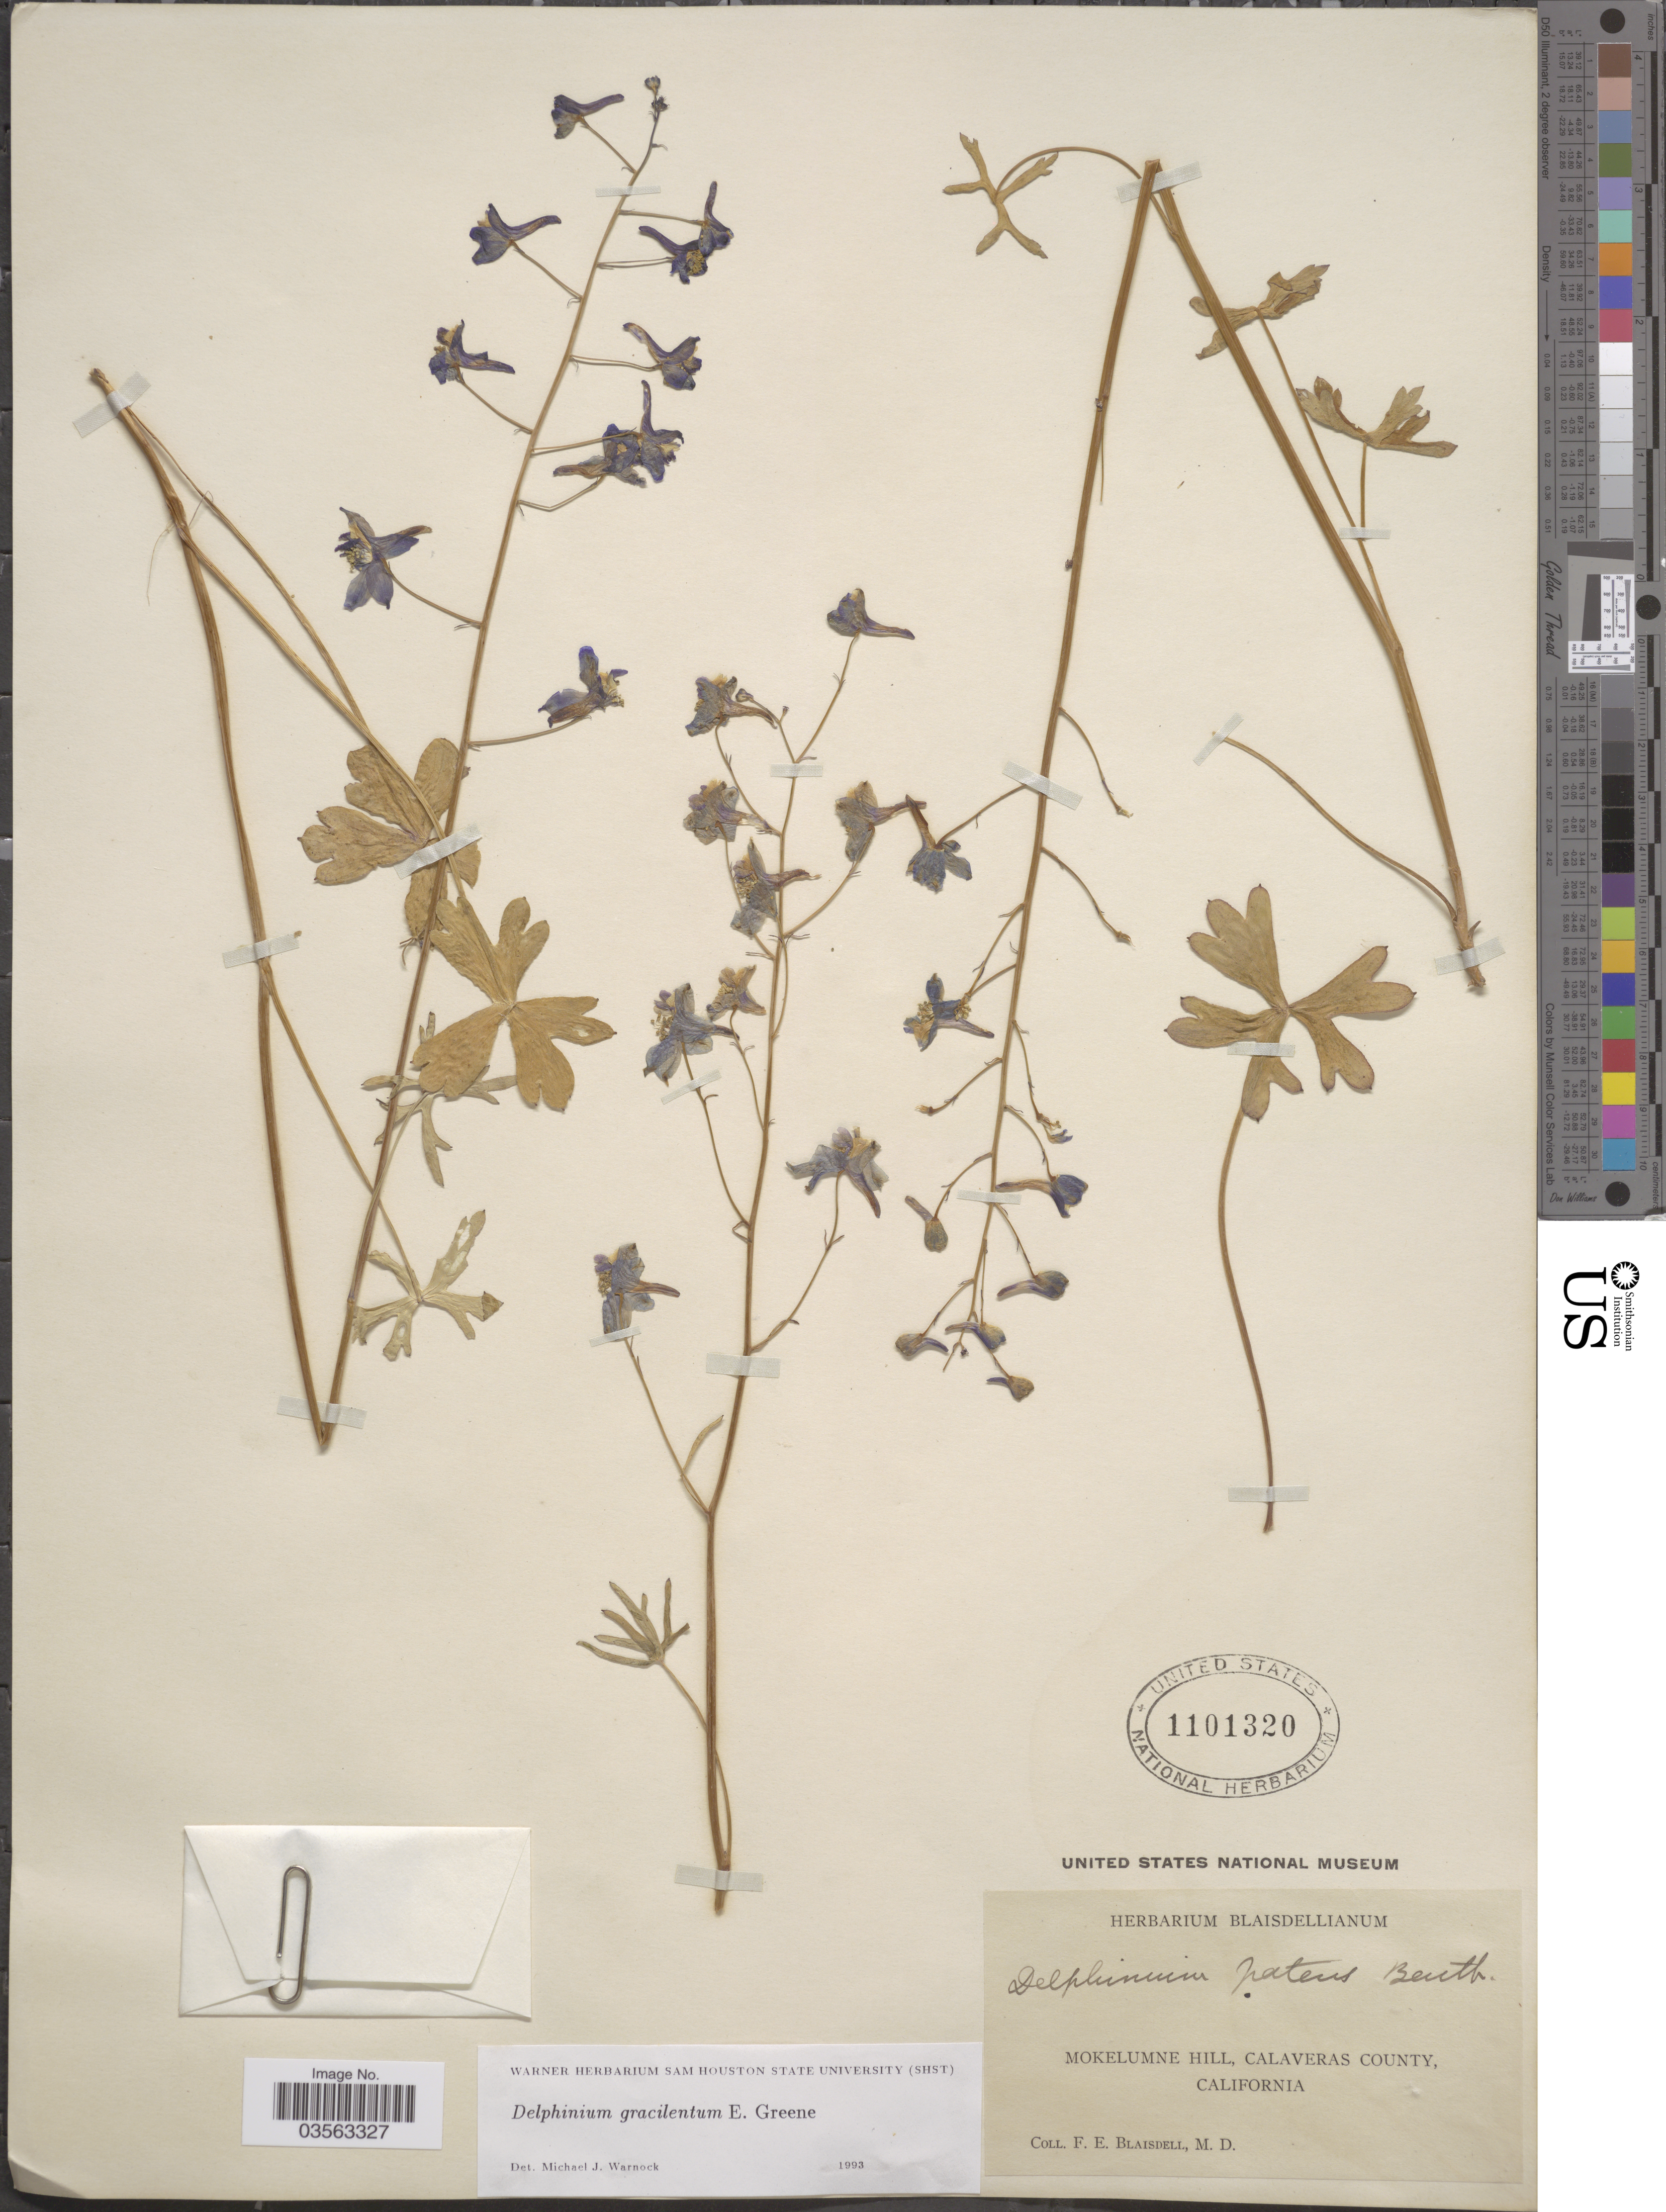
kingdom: Plantae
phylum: Tracheophyta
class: Magnoliopsida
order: Ranunculales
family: Ranunculaceae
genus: Delphinium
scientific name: Delphinium gracilentum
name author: Greene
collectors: F. Blaisdell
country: United States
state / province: California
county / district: Calaveras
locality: Mokelumne Hill, Calaveras County.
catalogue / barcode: US 1101320